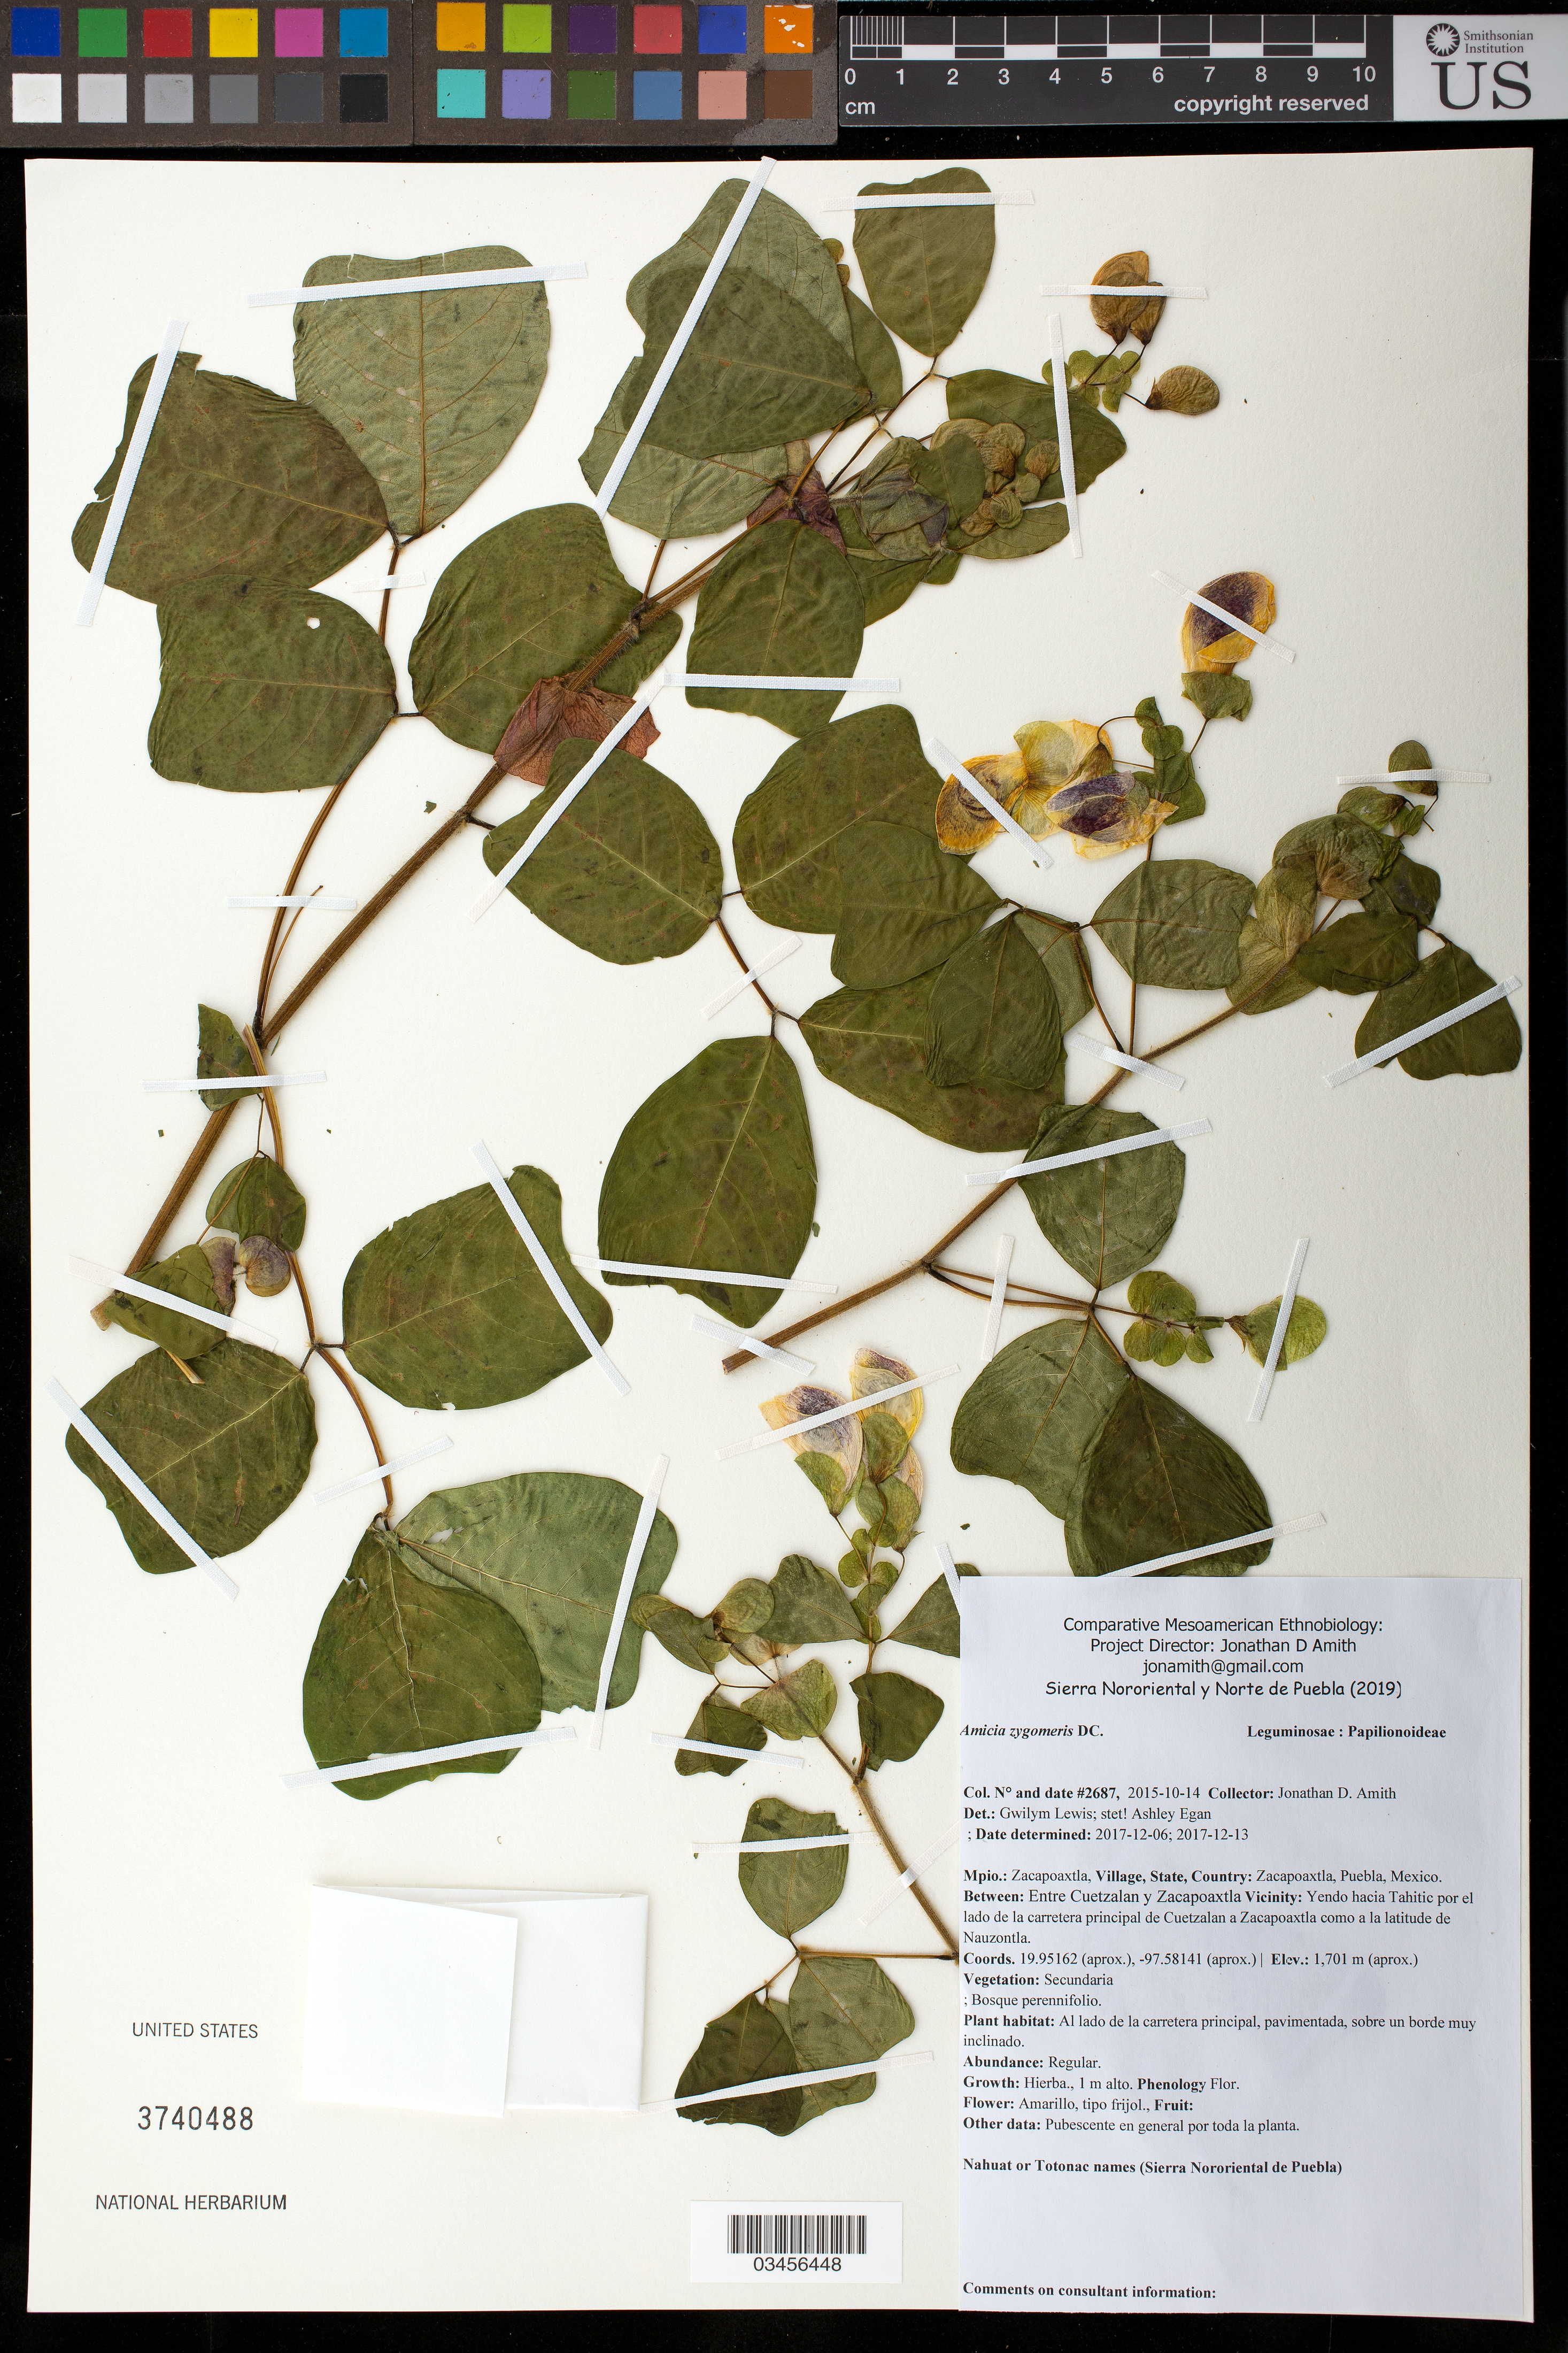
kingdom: Plantae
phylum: Tracheophyta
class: Magnoliopsida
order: Fabales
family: Fabaceae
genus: Amicia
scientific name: Amicia zygomeris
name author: DC.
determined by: Lewis, G.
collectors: J. D. Amith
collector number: JDA_02687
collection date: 2015-10-14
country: México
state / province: Puebla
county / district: Zacapoaxtla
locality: PUEBLO: Zacapoaxtla; LOCALIDAD EXACTA: Yendo hacia Tahitic por el lado de la carretera principal de Cuetzalan a Zacapoaxtla como a la altura de Nauzontla.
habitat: Bosque perennifolio | Al lado de la carretera principal, pavimentada, sobre un borde muy inclinado.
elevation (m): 1701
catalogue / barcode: US 3740488